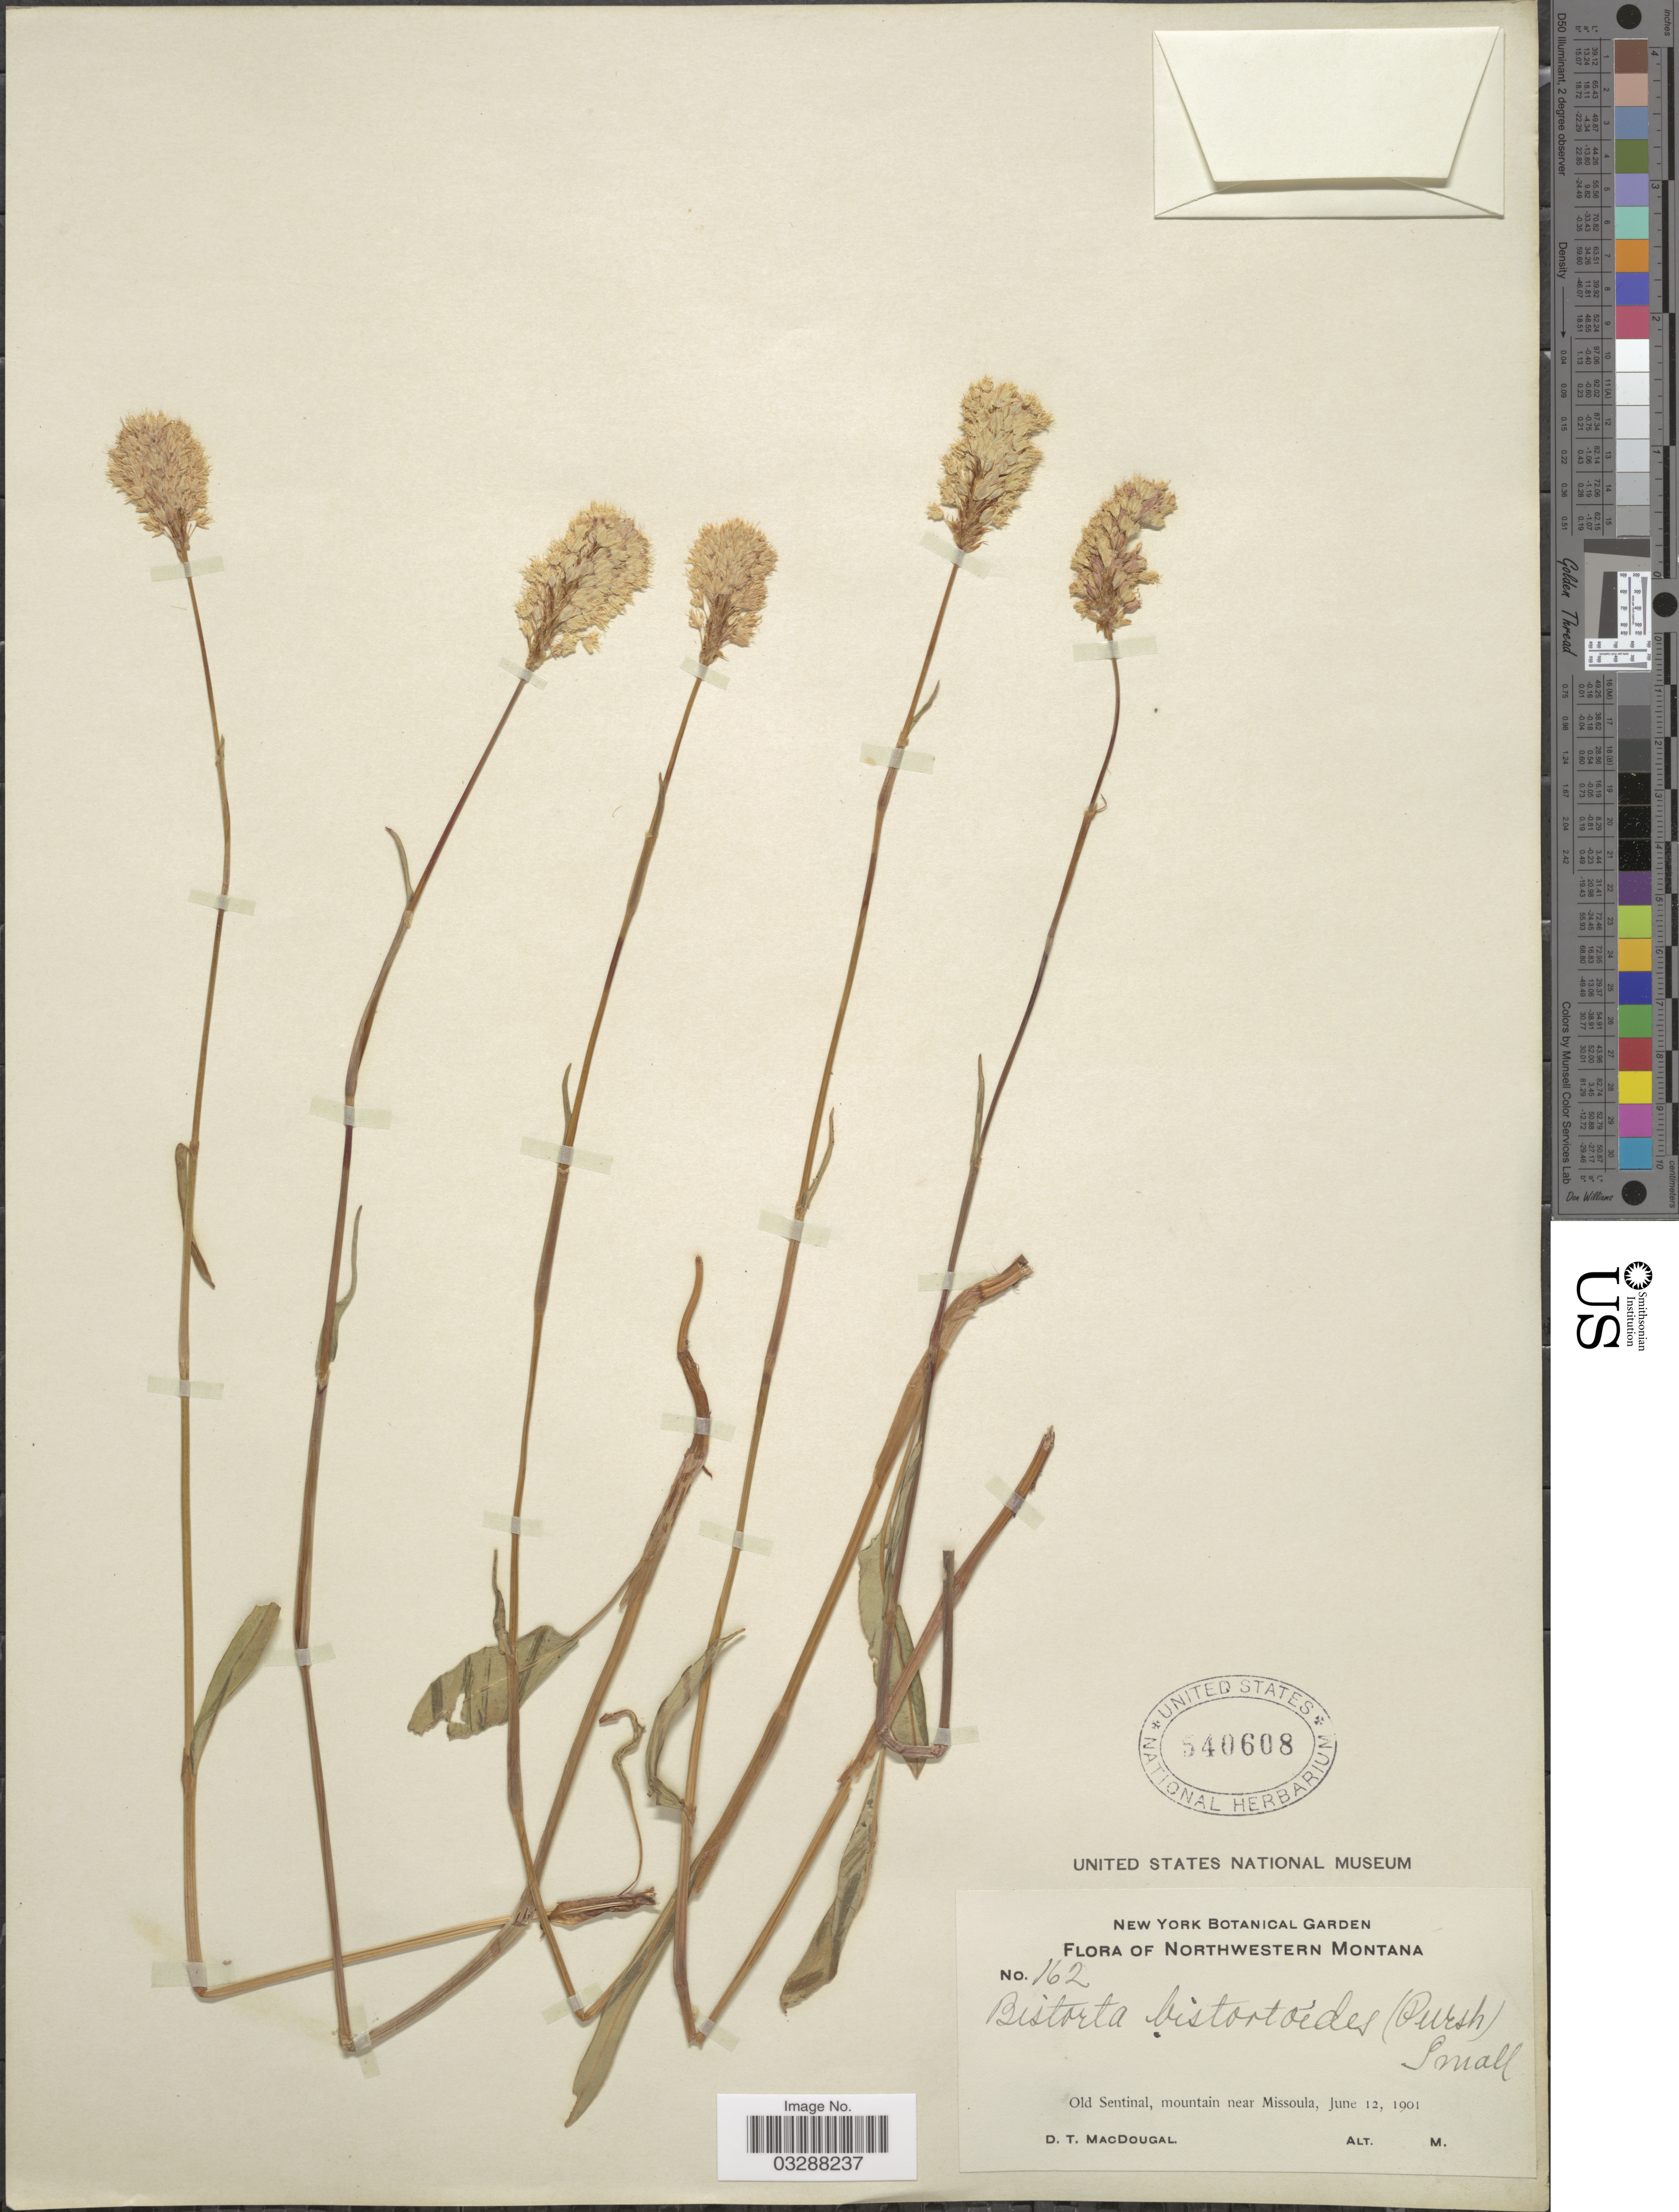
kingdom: Plantae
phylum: Tracheophyta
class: Magnoliopsida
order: Caryophyllales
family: Polygonaceae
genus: Bistorta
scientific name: Bistorta bistortoides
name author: (Pursh) Small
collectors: D. T. MacDougal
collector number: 162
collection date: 1901-06-12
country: United States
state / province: Montana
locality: Northwestern Montana. Old Sentinal, mountain near Missoula.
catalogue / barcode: US 540608